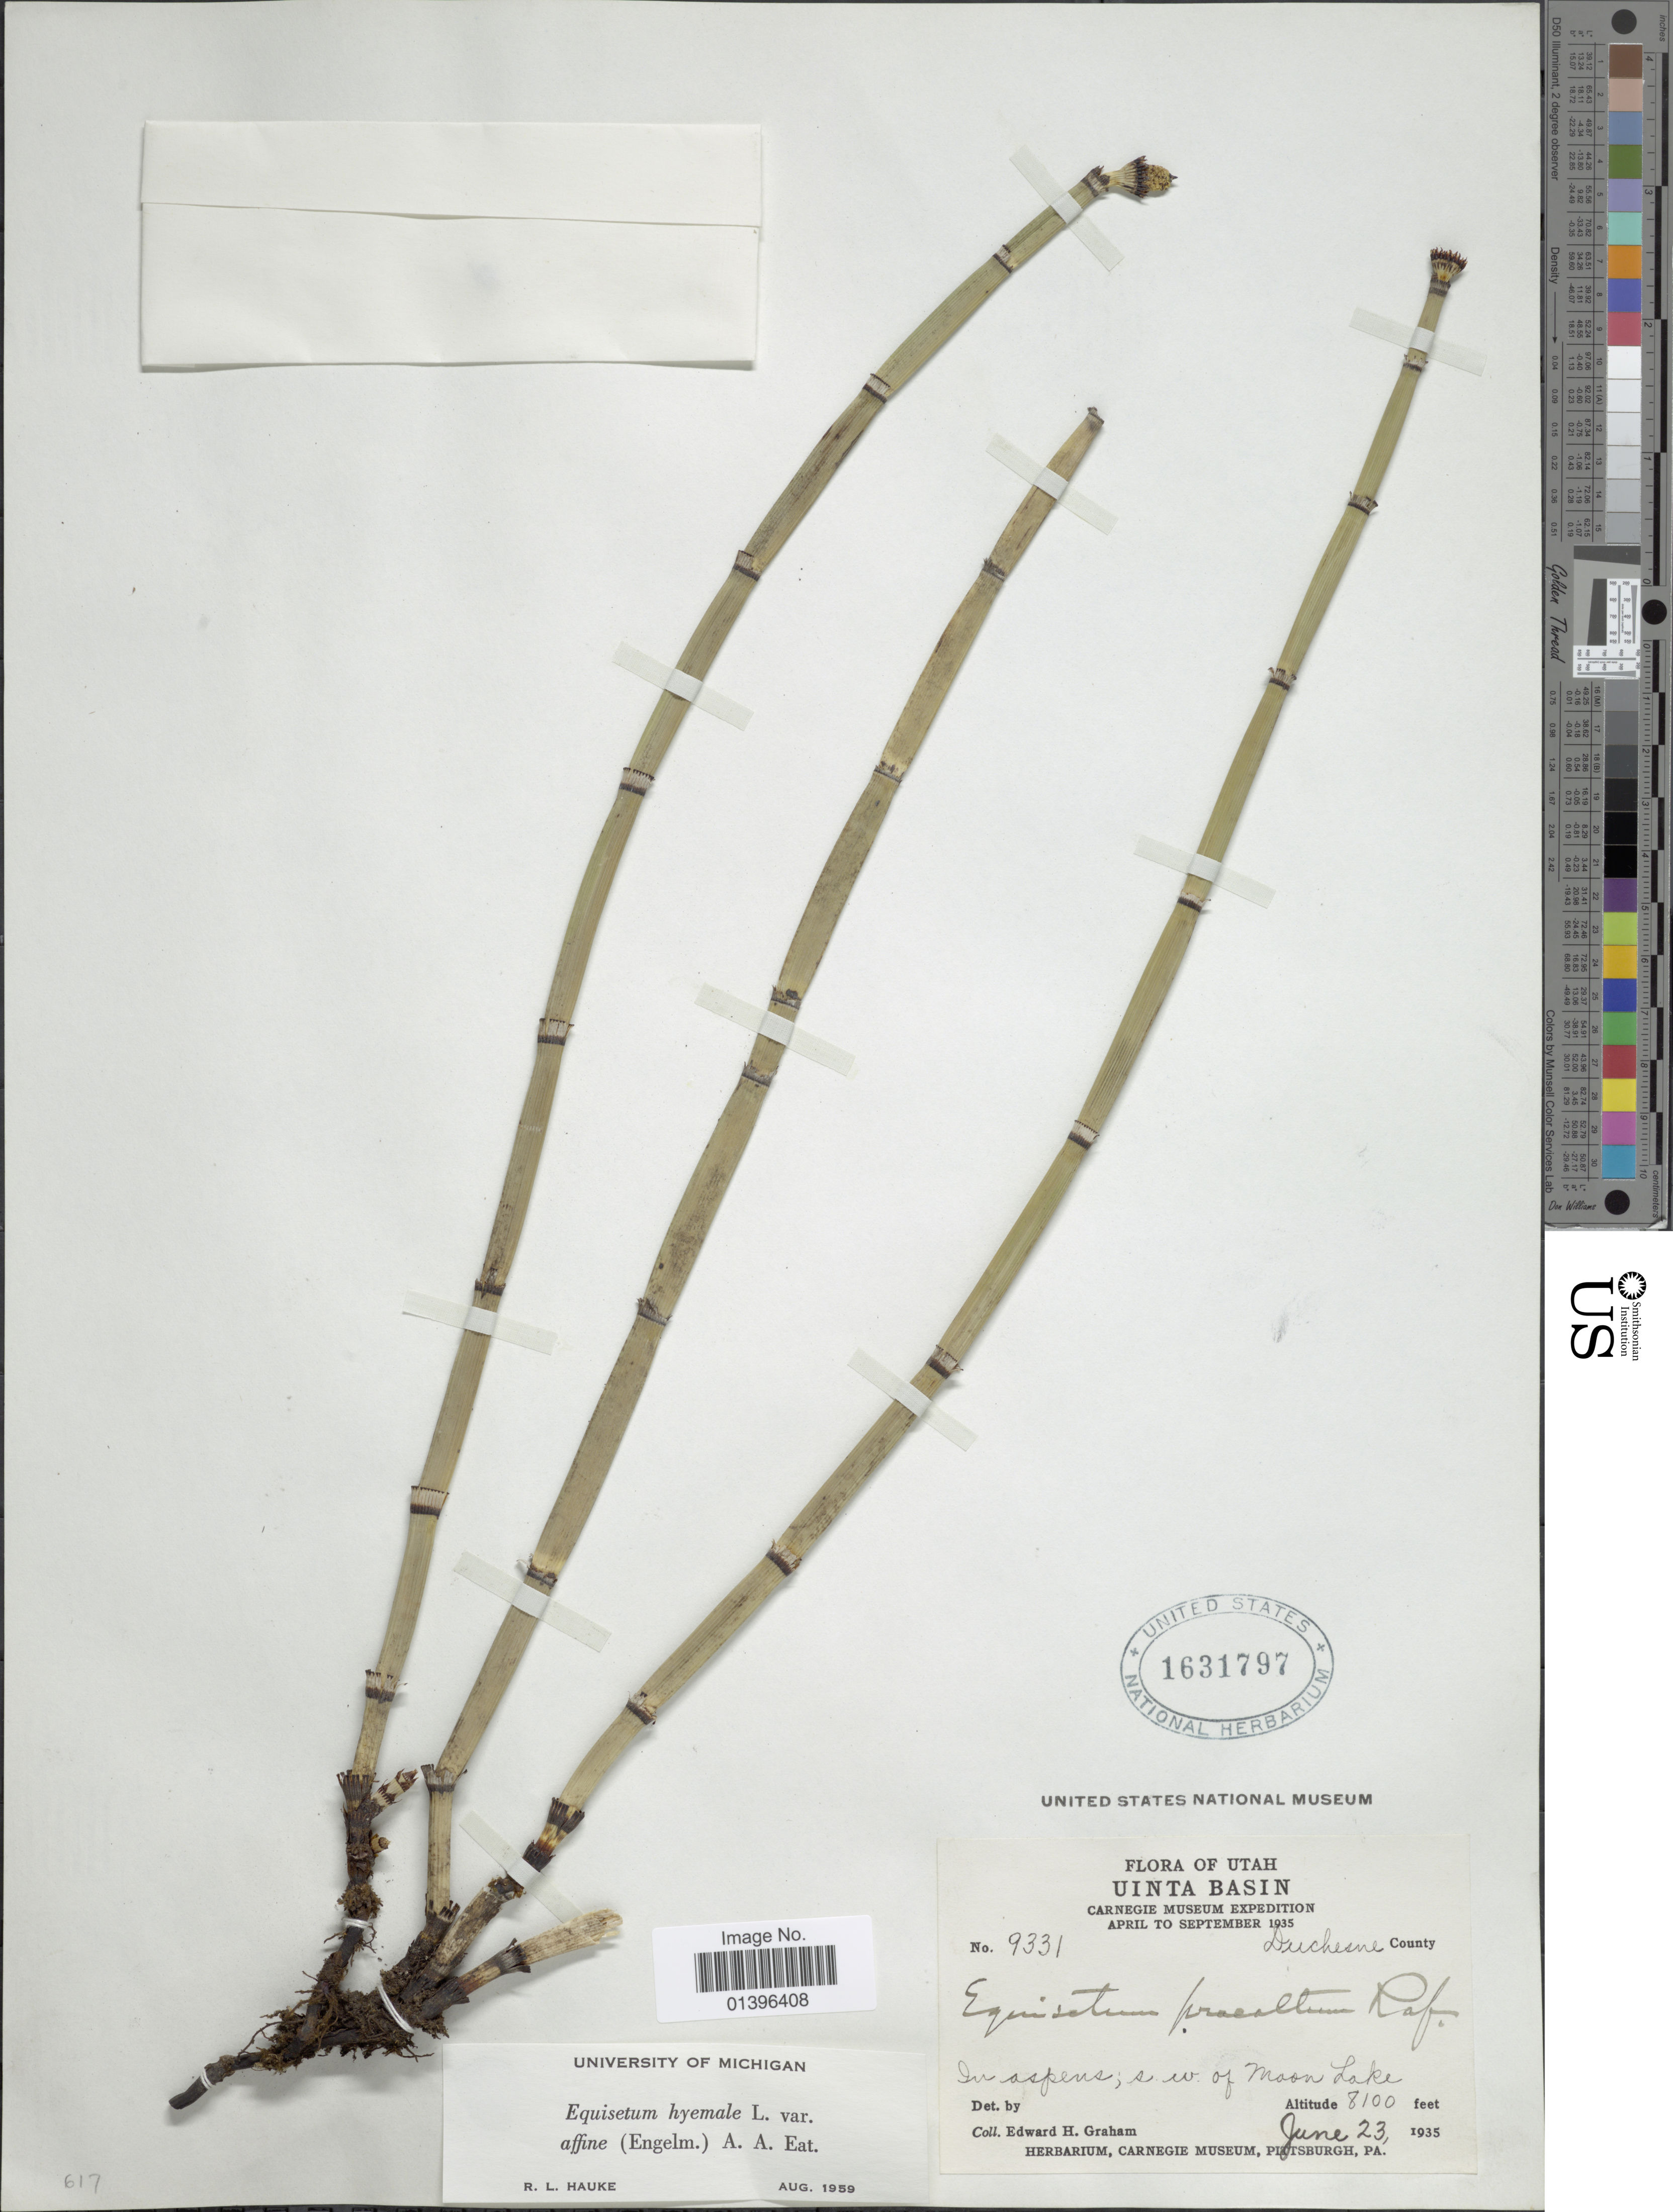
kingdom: Plantae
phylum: Tracheophyta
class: Polypodiopsida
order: Equisetales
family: Equisetaceae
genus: Equisetum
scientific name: Equisetum hyemale var. affine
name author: (Engelm.) A.A. Eaton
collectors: E. H. Graham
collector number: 9331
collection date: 1935-06-23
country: United States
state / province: Utah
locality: Uinta Basin. Duchesne County. In aspens; s.w. of Moon Lake.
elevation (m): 2469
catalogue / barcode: US 1631797